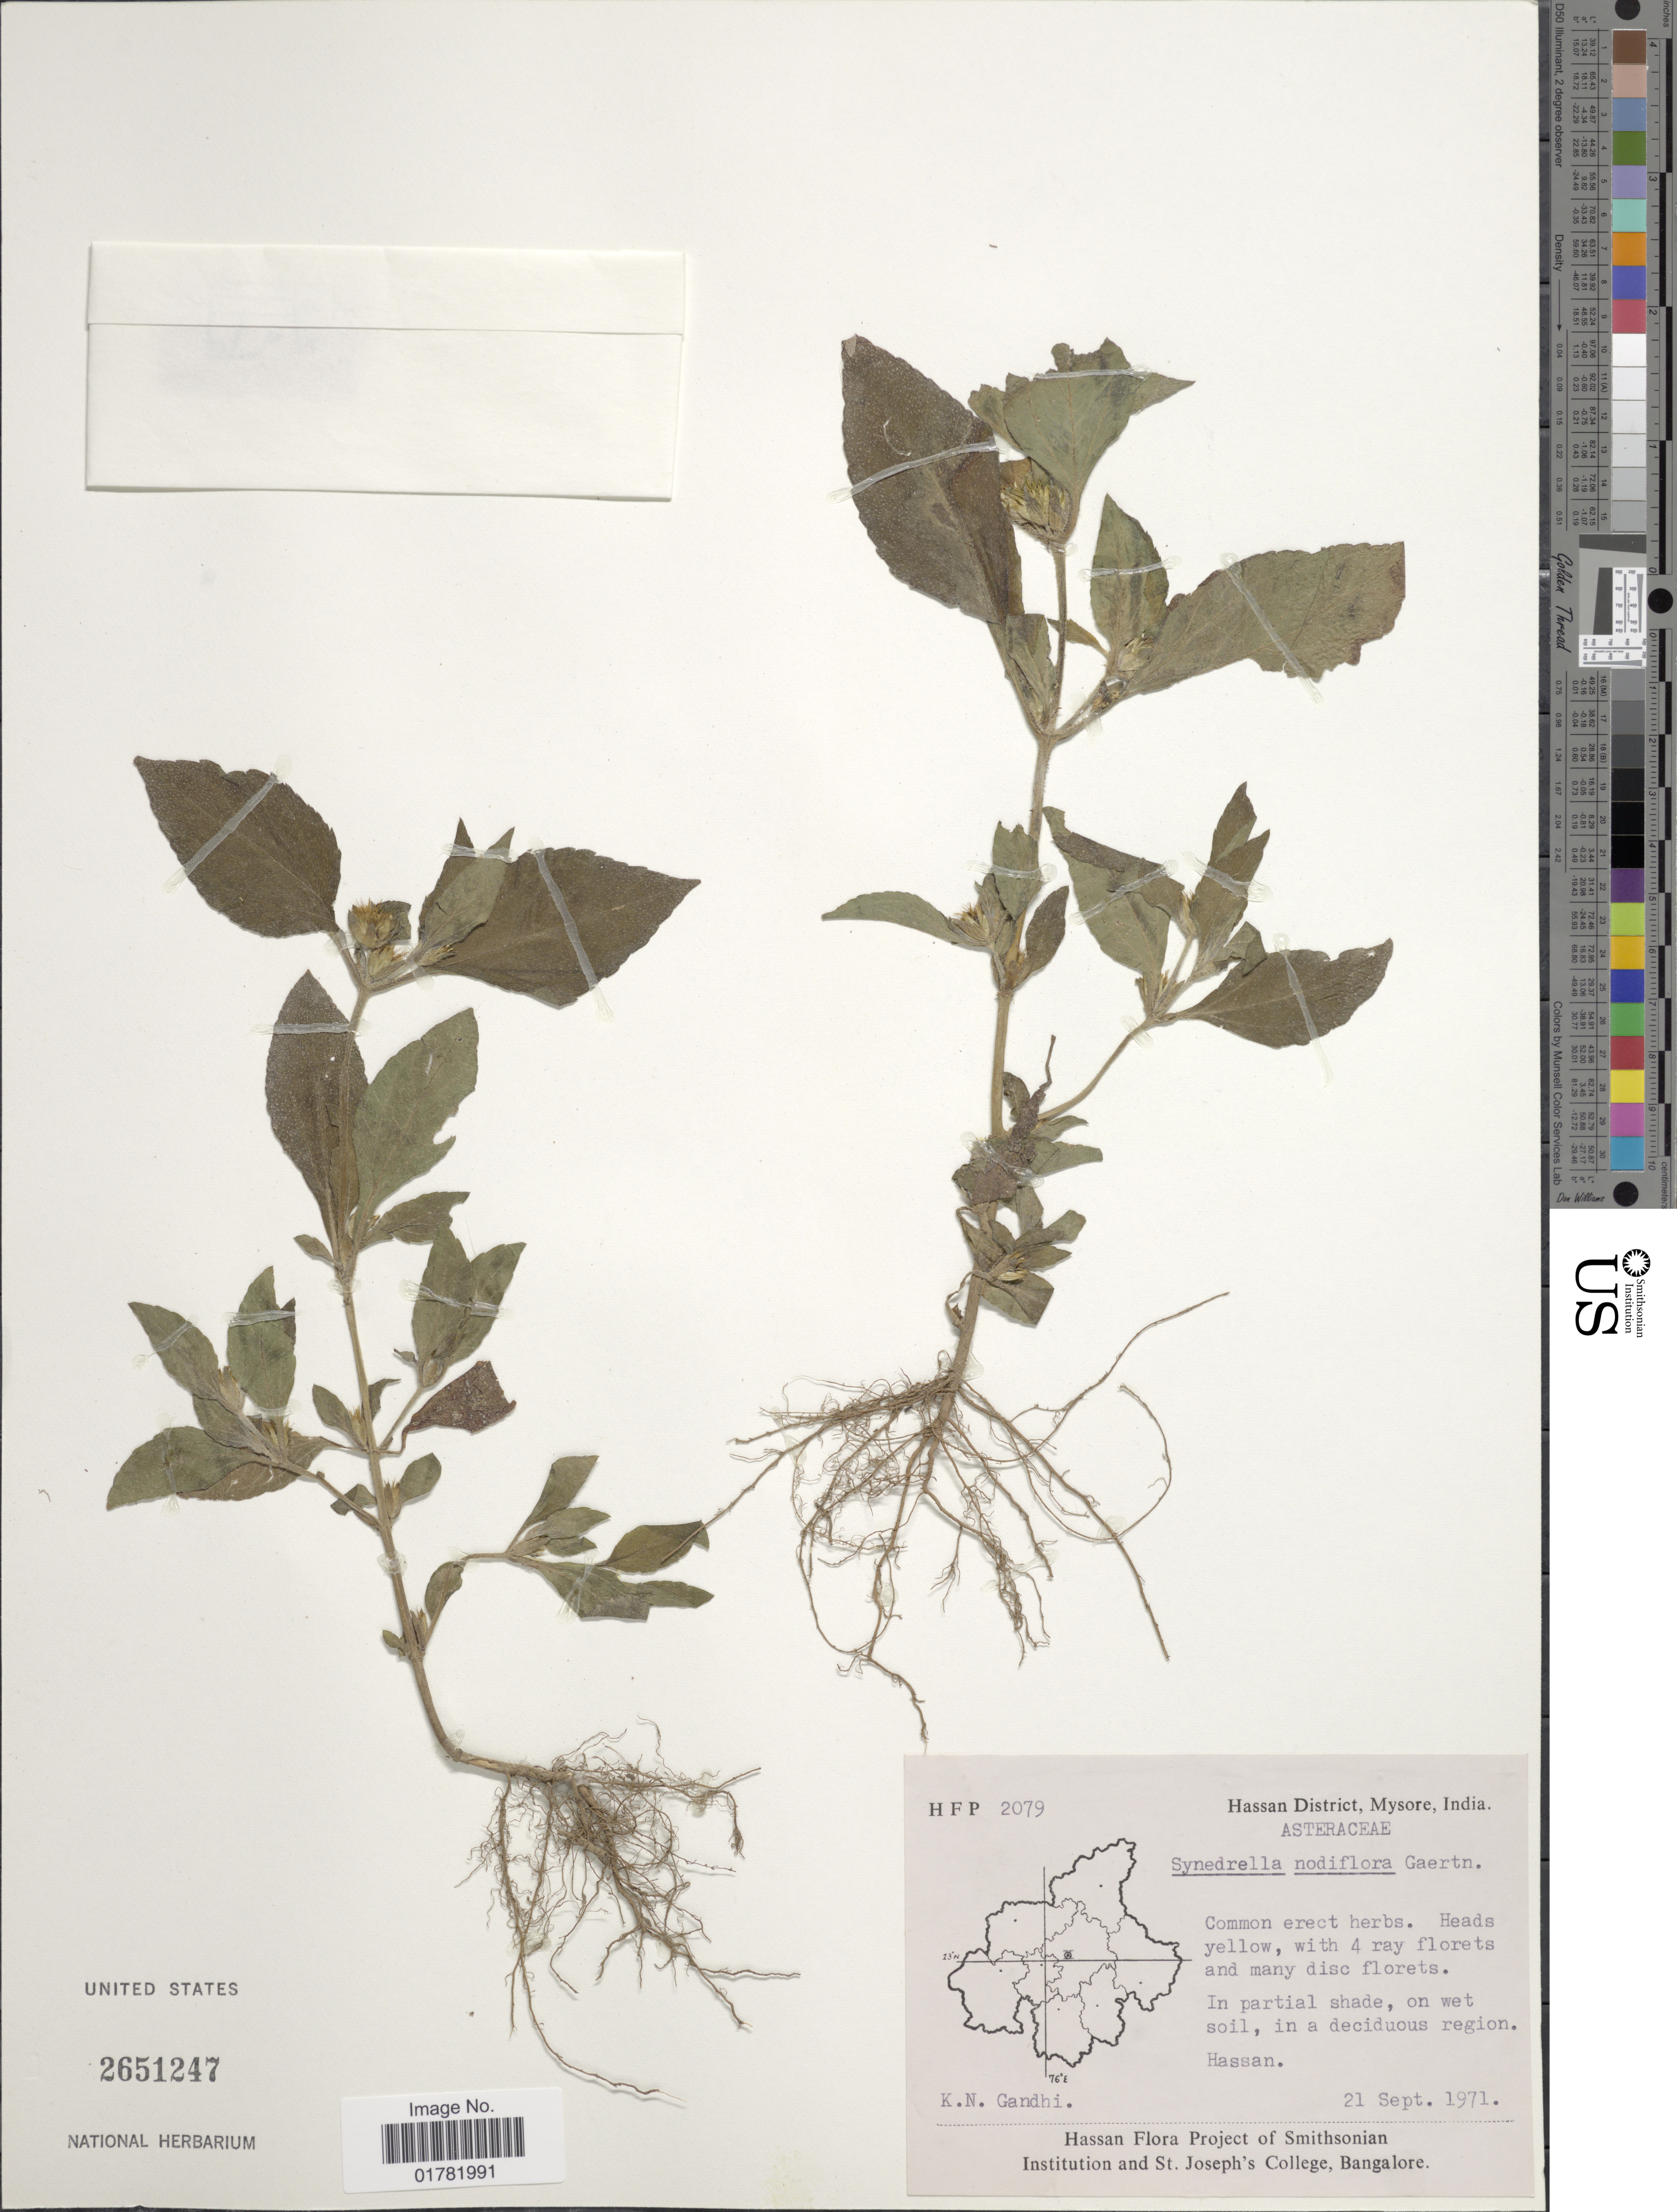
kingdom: Plantae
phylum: Tracheophyta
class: Magnoliopsida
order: Asterales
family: Asteraceae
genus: Synedrella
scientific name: Synedrella nodiflora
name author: (L.) Gaertn.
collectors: K. N. Gandhi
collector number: H F P 2079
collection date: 1971-09-21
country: India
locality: Hassan District, Mysora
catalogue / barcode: US 2651247